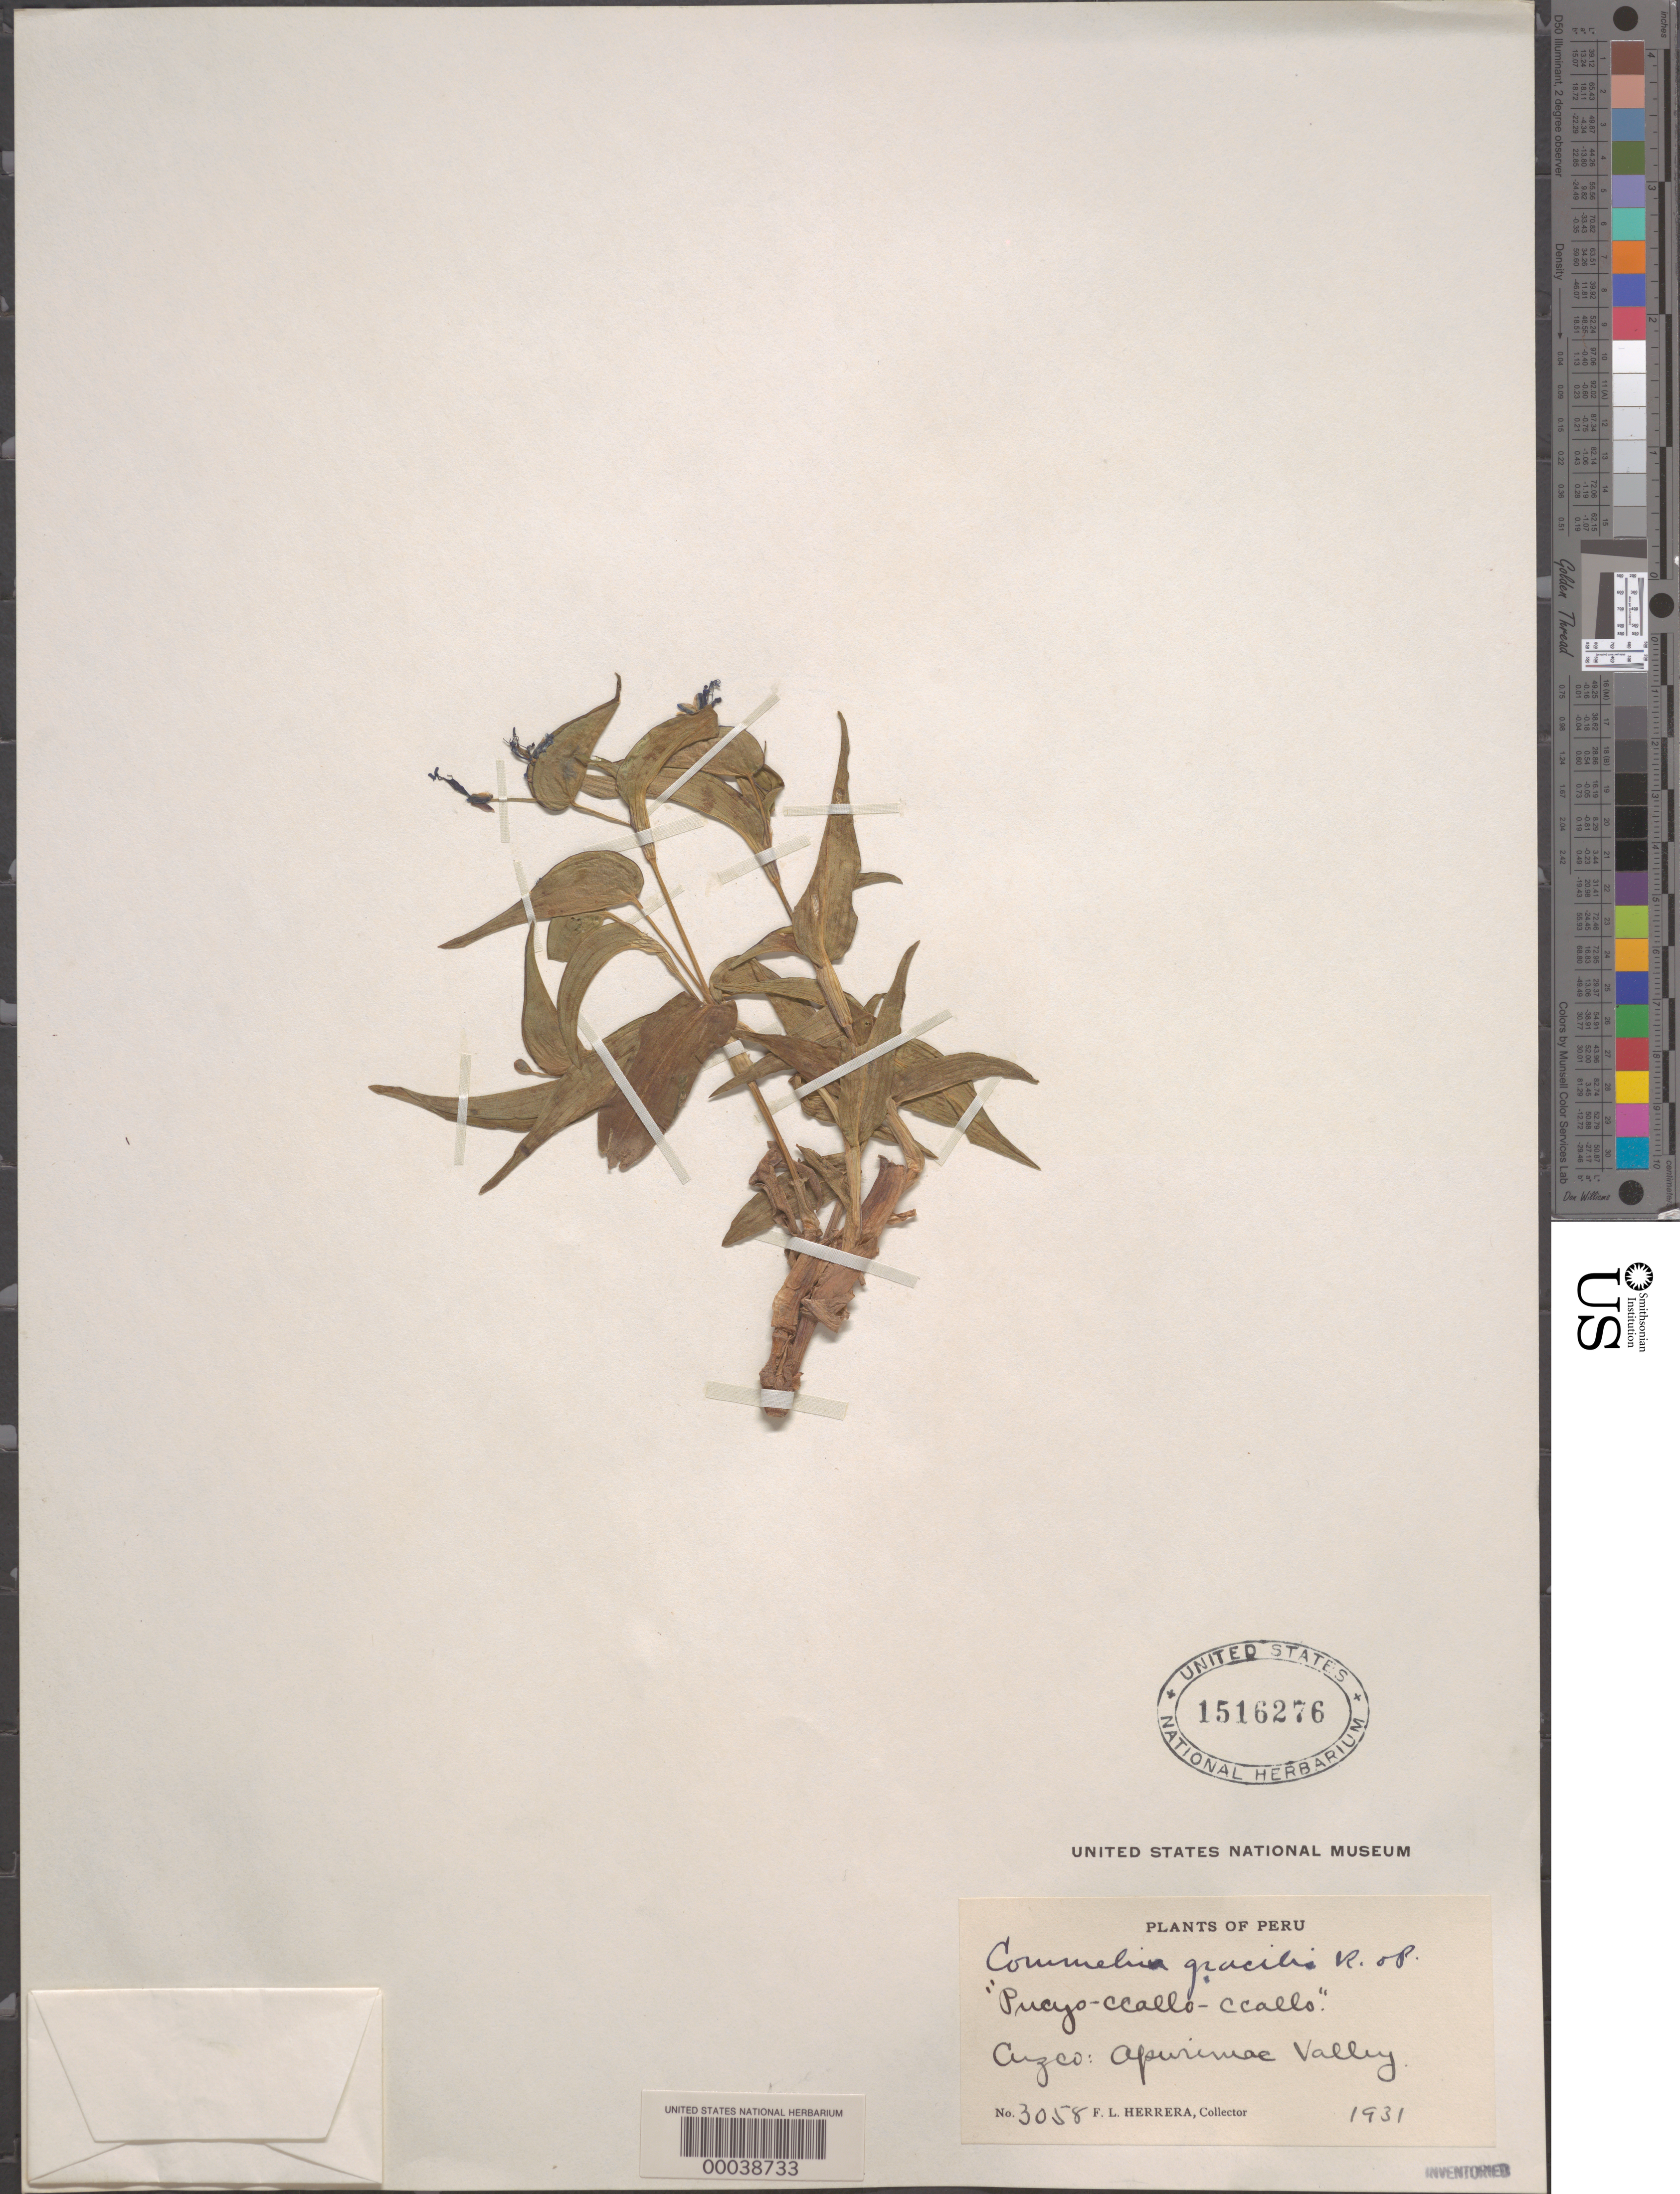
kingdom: Plantae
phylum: Tracheophyta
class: Liliopsida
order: Commelinales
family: Commelinaceae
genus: Commelina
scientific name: Commelina gracilis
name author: Hook.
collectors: F. L. Herrera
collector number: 3058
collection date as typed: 1931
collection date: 1931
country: Peru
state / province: Cusco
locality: Apurímac Valley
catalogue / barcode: US 1516276